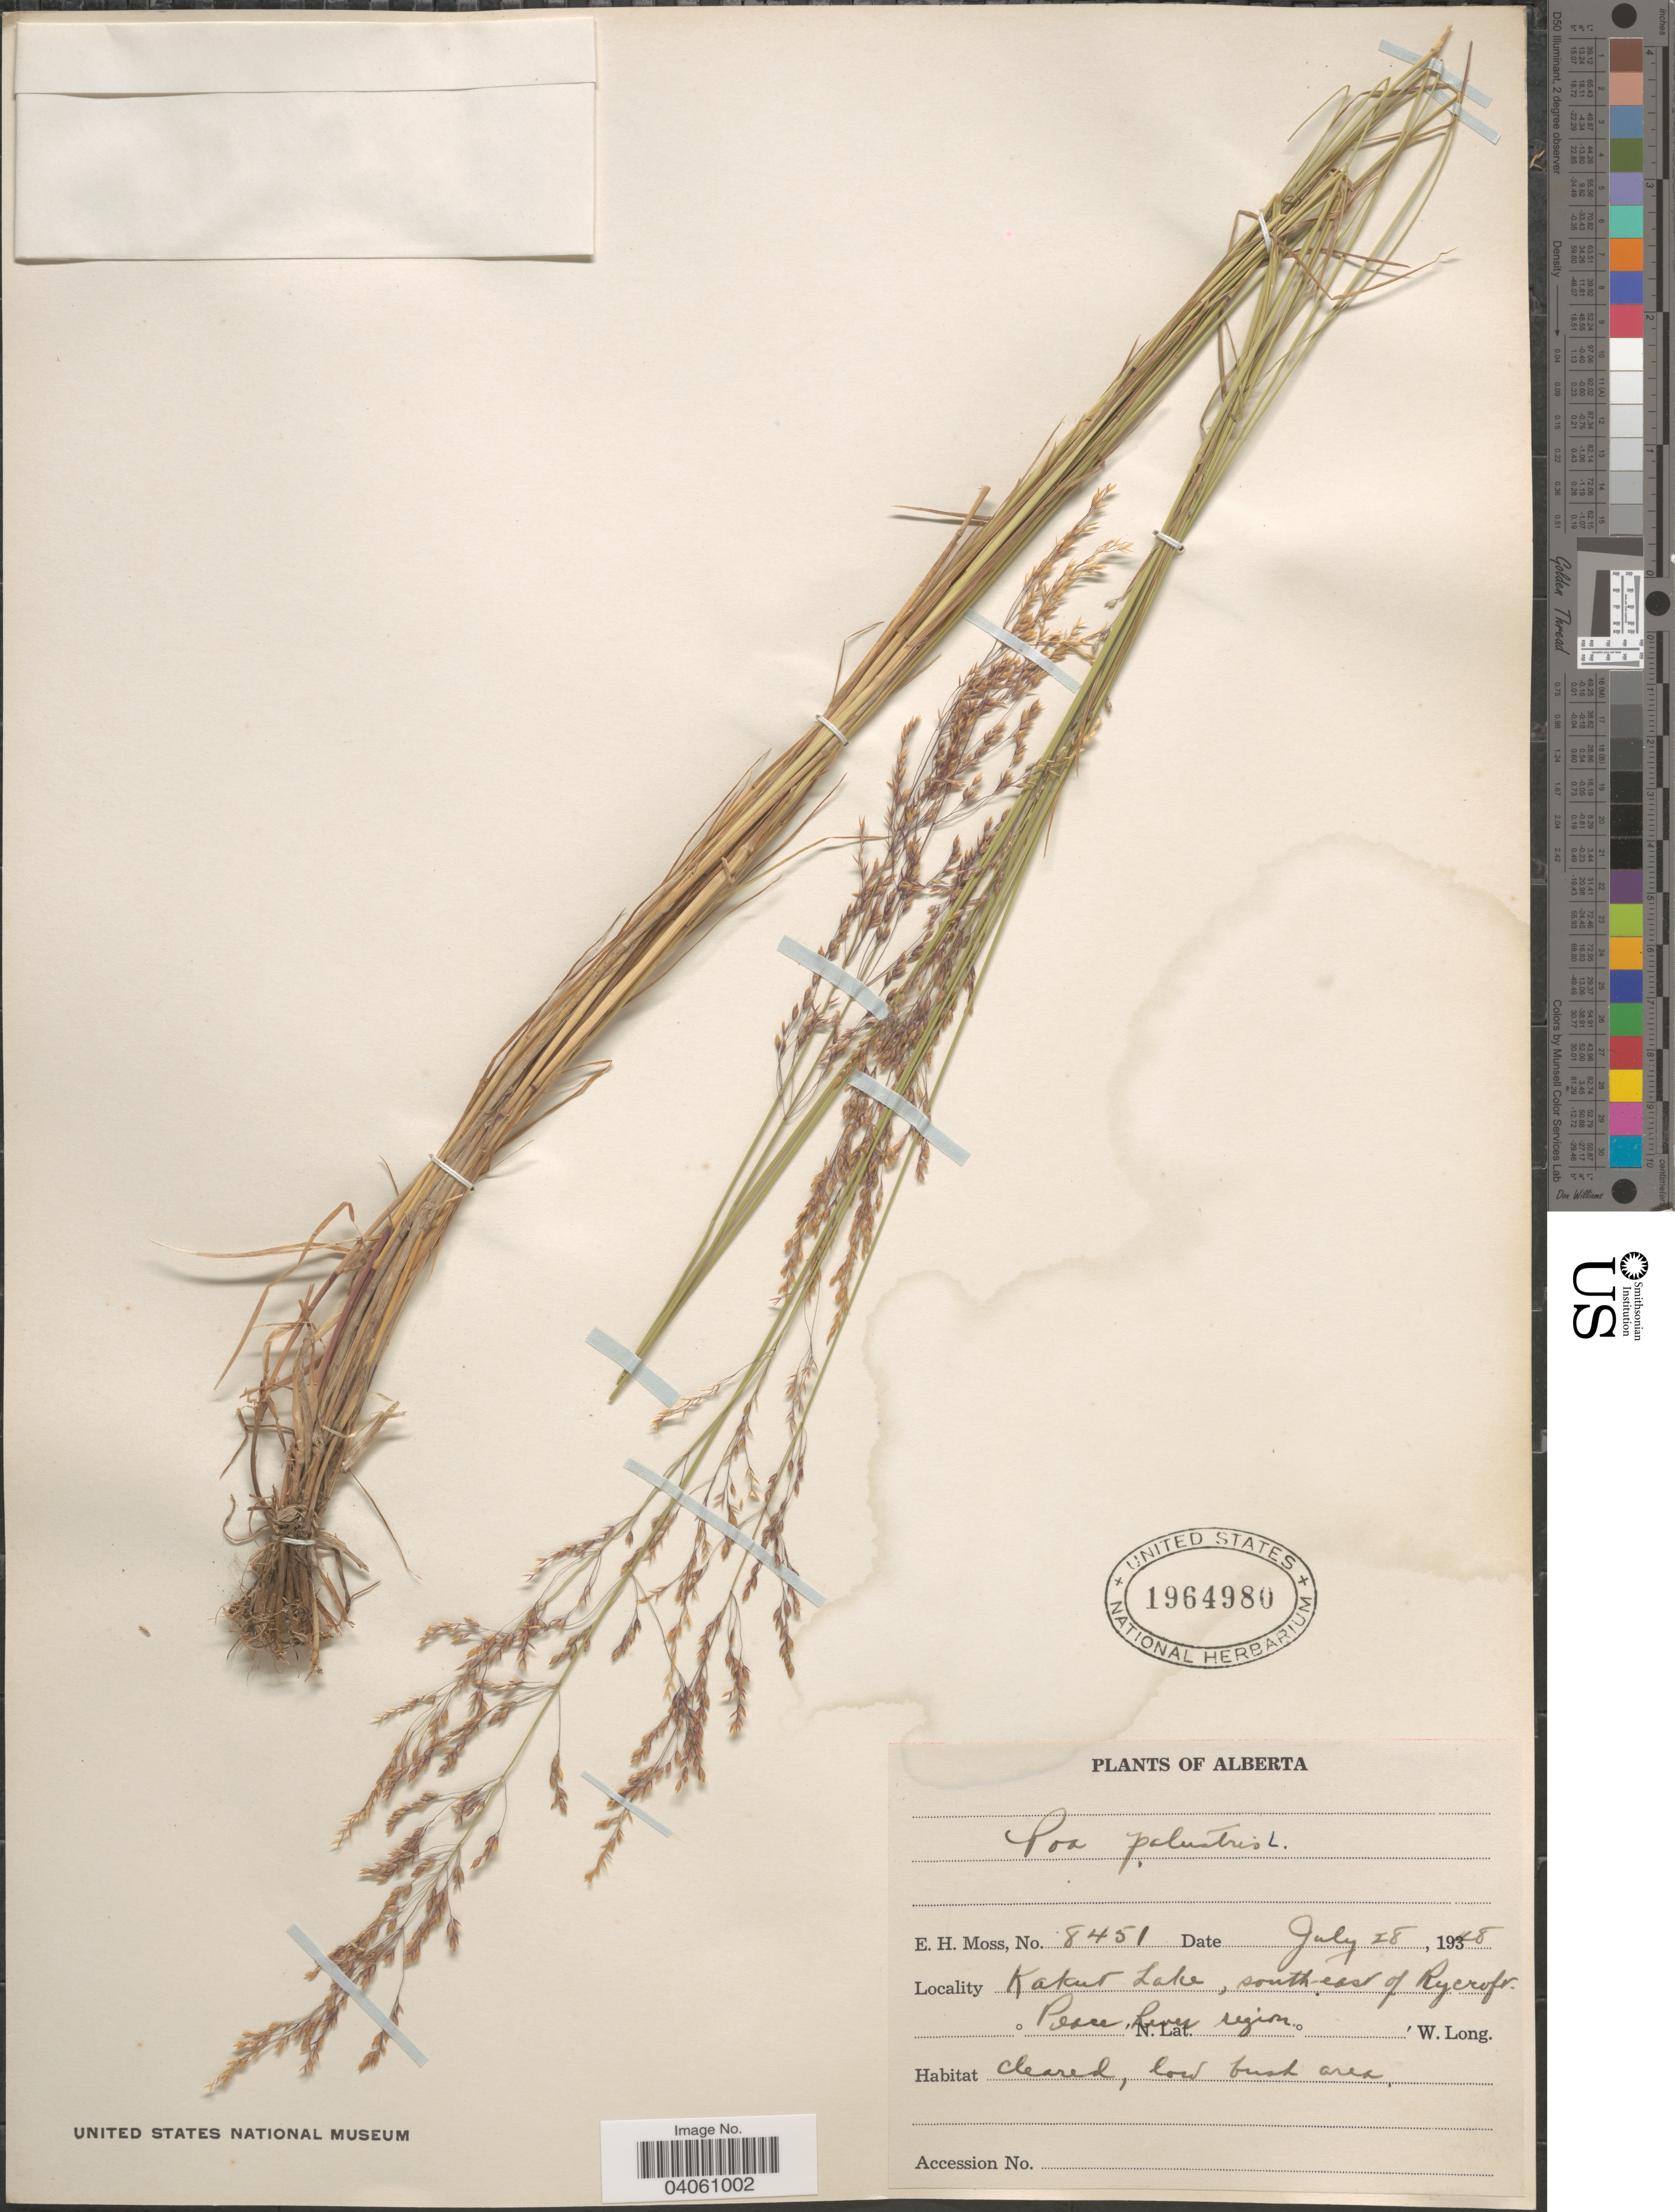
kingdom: Plantae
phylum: Tracheophyta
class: Liliopsida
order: Poales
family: Poaceae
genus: Poa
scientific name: Poa palustris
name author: L.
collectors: E. Moss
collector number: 8451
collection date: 1918-07-28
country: Canada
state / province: Alberta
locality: Kakur Lake, south east of Rycroft. Peace River region.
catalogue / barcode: US 1964980